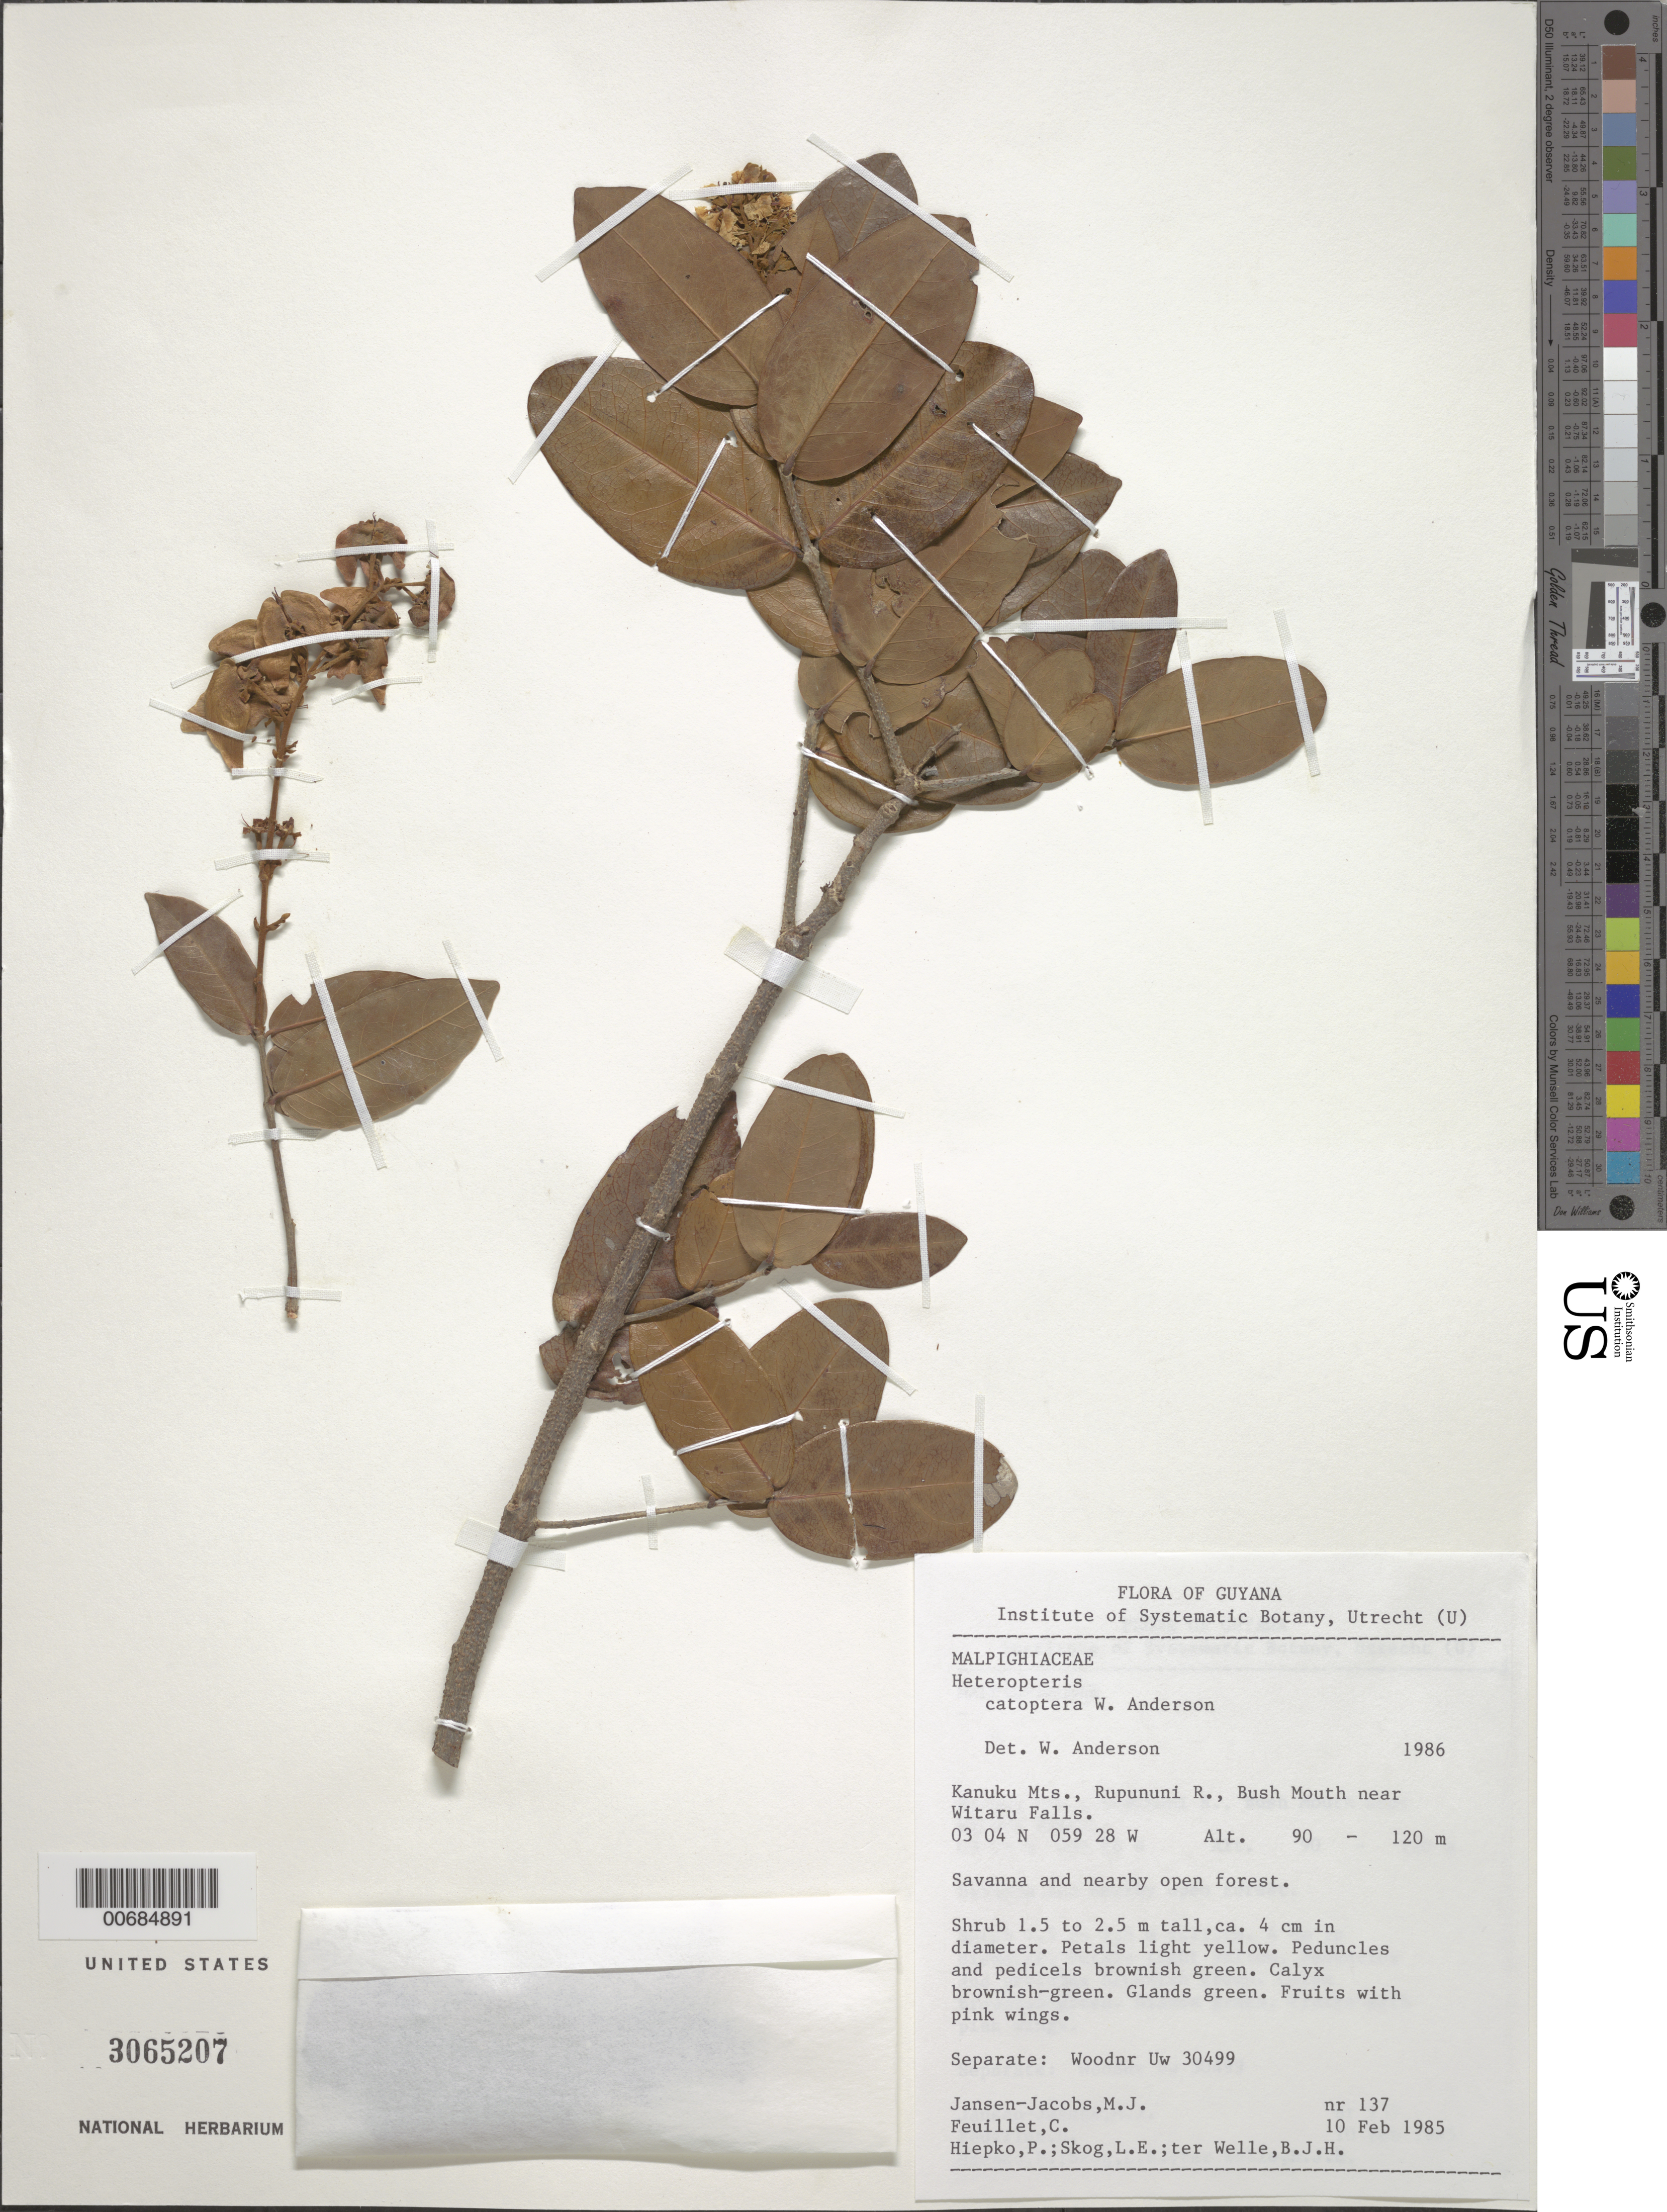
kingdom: Plantae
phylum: Tracheophyta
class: Magnoliopsida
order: Malpighiales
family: Malpighiaceae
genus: Heteropterys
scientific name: Heteropterys catoptera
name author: W.R. Anderson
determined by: Anderson, W. R., (MICH), University of Michigan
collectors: M. J. Jansen-Jacobs, C. Feuillet, P. H. Hiepko, L. E. Skog & B. Welle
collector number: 137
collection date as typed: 10-Feb-85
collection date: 1985-02-10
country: Guyana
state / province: U. Takutu-U. Essequibo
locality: Kanuku Mts., Rupununi R., Bush Mouth near Witaru Falls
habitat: Savanna and nearby open forest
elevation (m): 90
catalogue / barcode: US 3065207